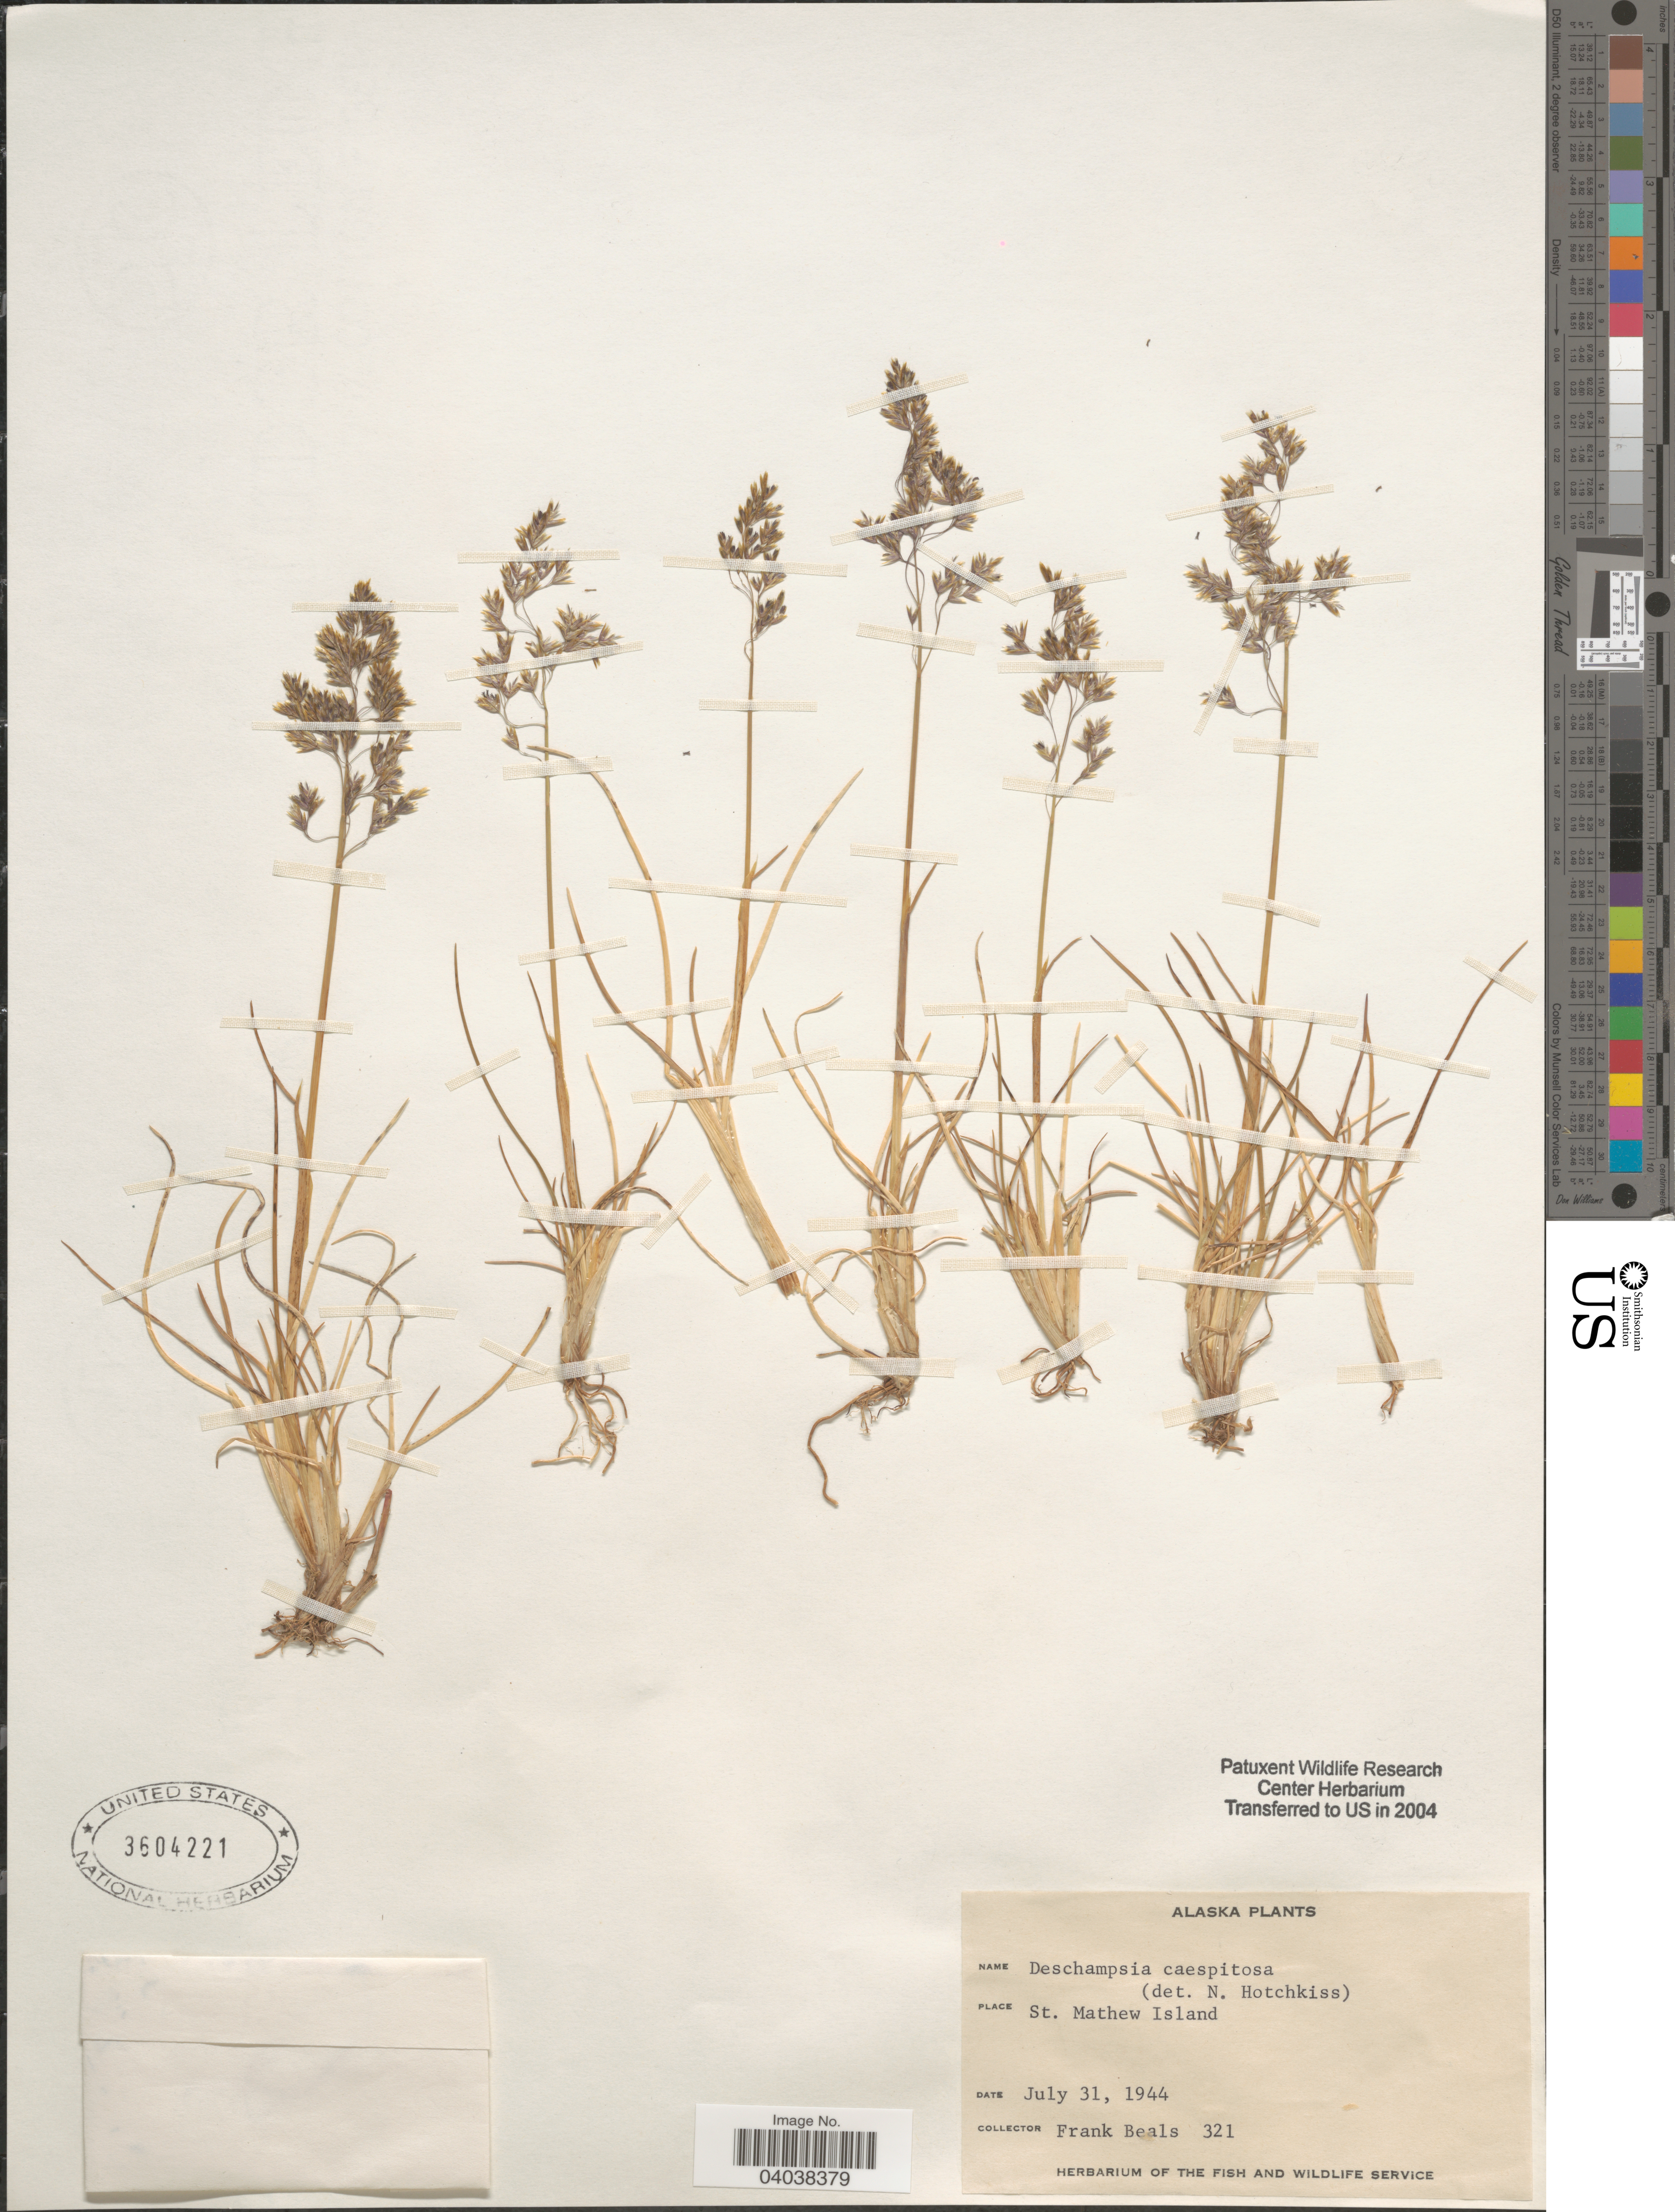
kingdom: Plantae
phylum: Tracheophyta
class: Liliopsida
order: Poales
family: Poaceae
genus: Deschampsia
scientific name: Deschampsia cespitosa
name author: (L.) P. Beauv.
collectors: F. Beals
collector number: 321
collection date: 1944-07-31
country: United States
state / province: Alaska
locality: St. Mathew Island.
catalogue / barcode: US 3604221